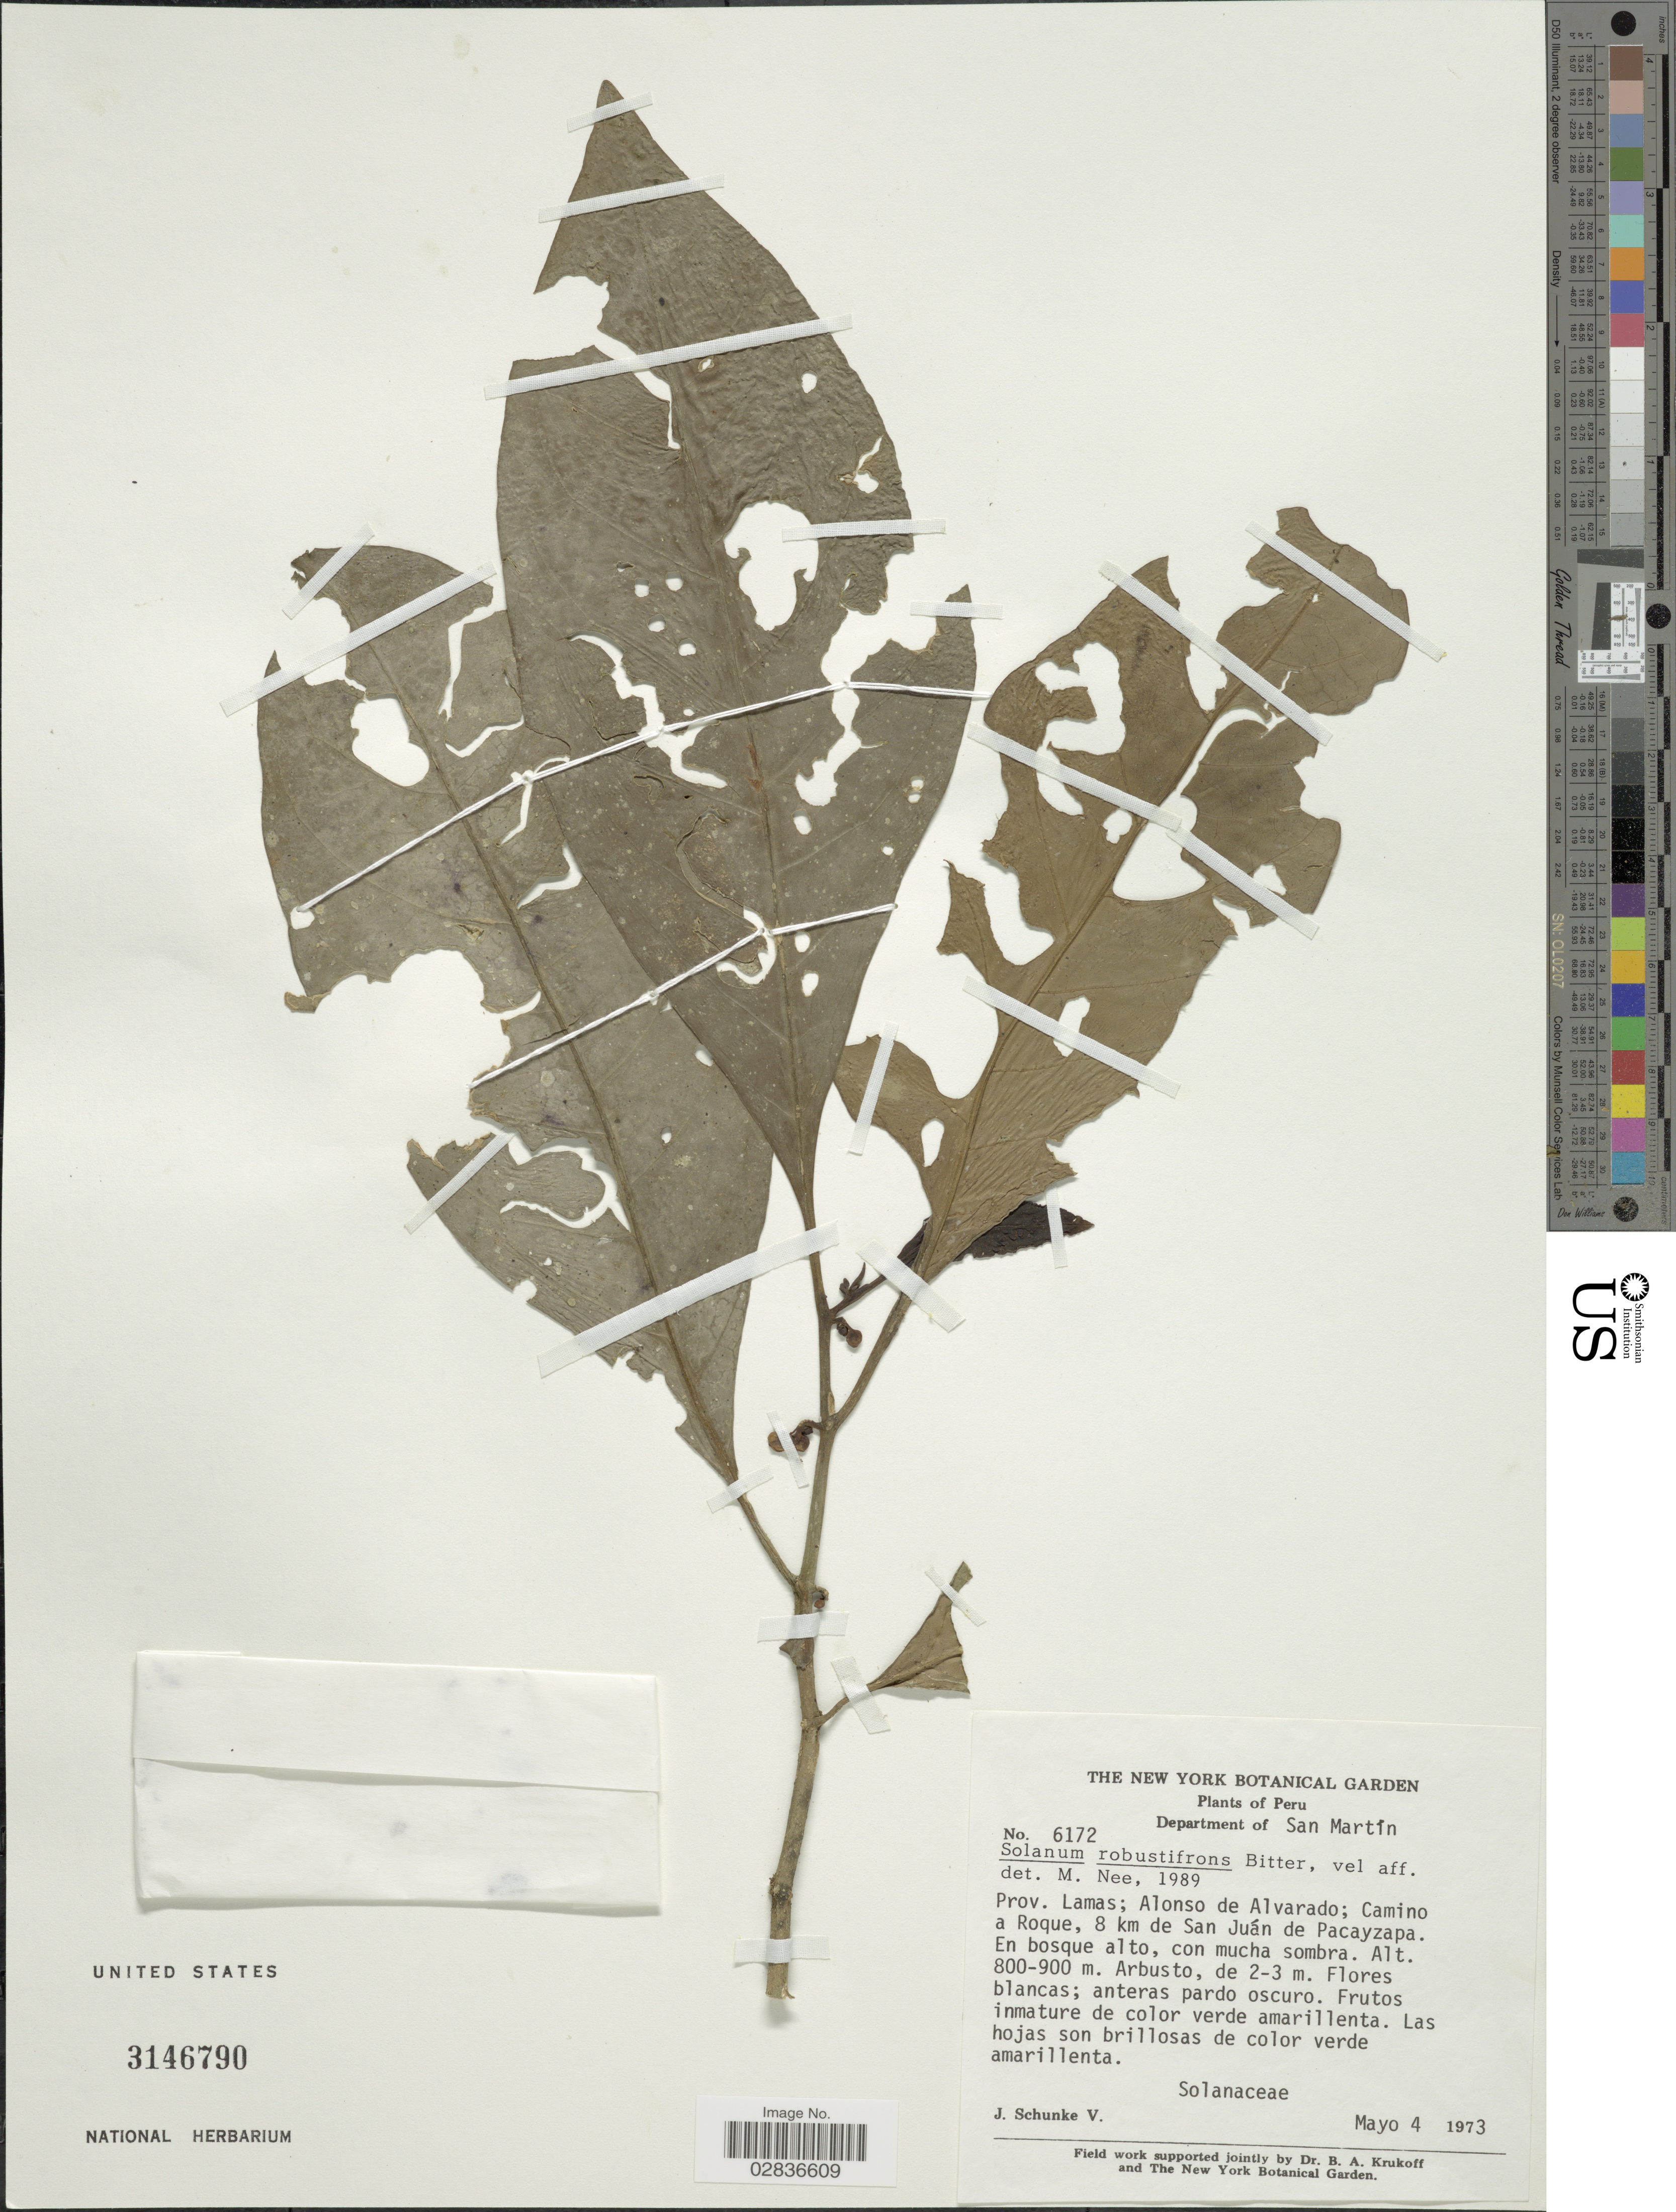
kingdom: Plantae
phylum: Tracheophyta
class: Magnoliopsida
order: Solanales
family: Solanaceae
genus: Solanum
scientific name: Solanum robustifrons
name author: Bitter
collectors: J. Schunke Vigo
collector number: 6172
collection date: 1973-05-04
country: Peru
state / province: San Martín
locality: Department of San Martín. Prov. Lamas; Alonso de Alvarado; Camino a Roque, 8 km de San Juán de Pacayzapa.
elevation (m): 800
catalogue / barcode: US 3146790